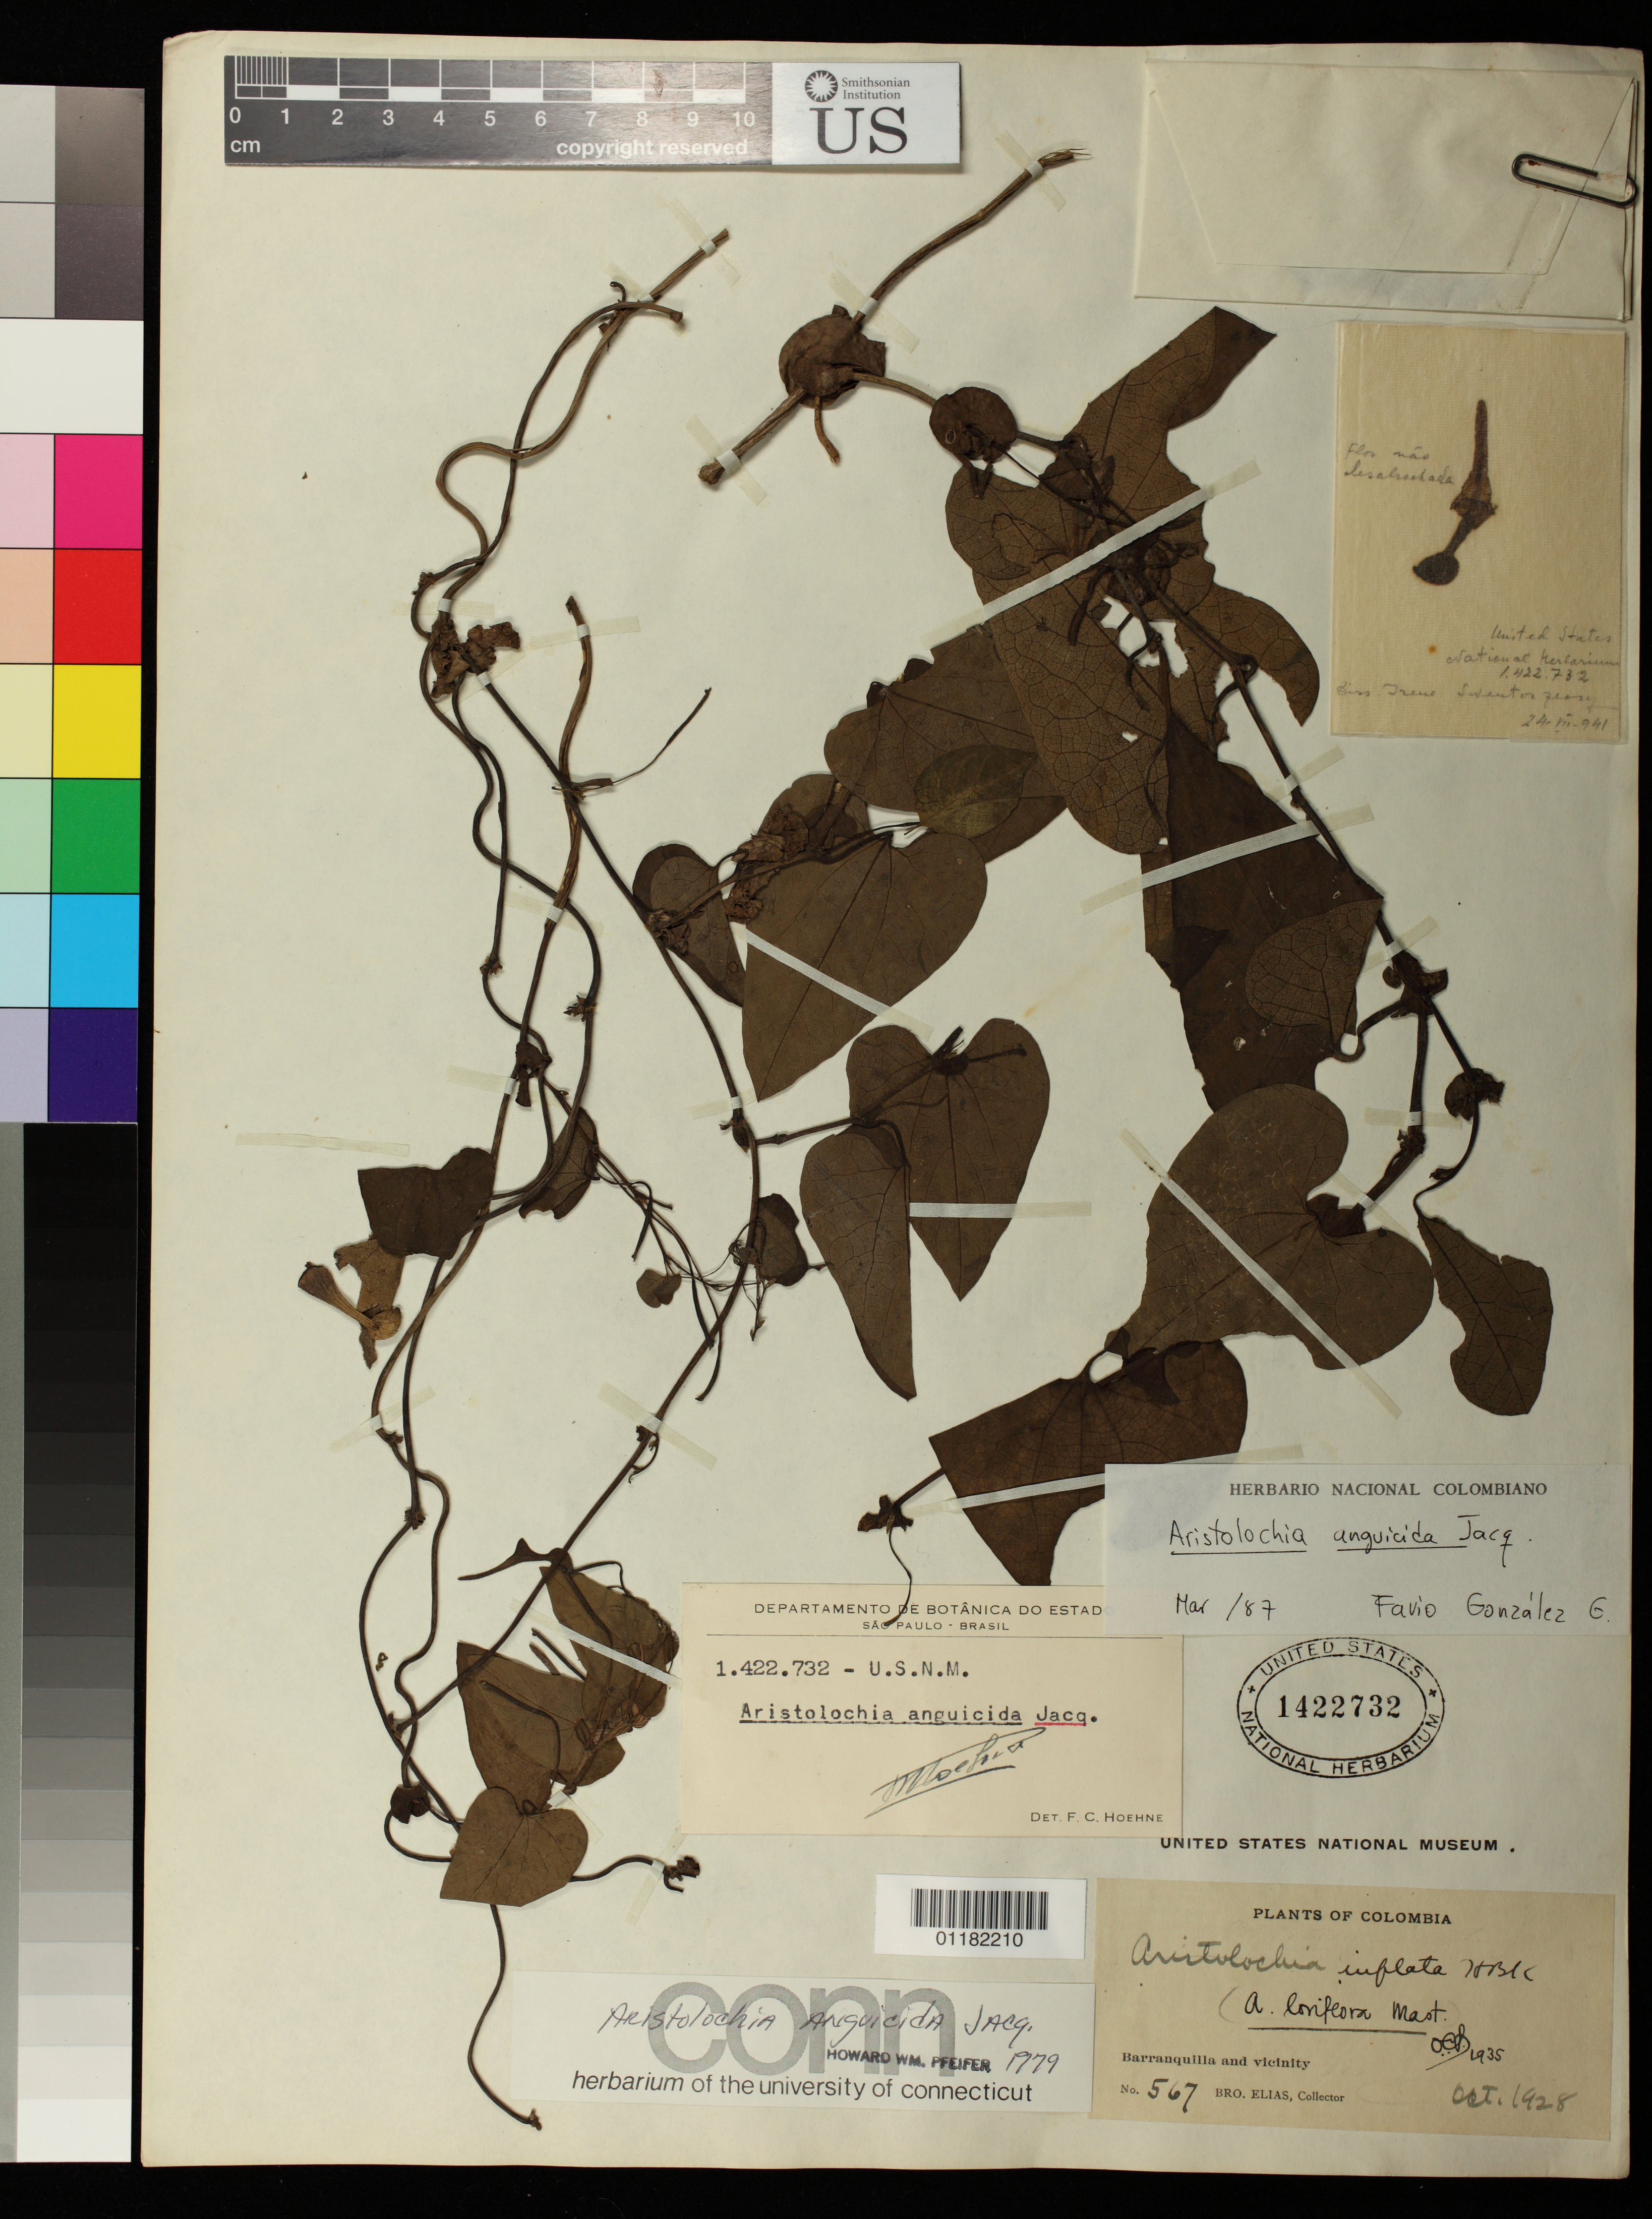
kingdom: Plantae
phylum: Tracheophyta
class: Magnoliopsida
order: Piperales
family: Aristolochiaceae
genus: Aristolochia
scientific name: Aristolochia anguicida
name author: Jacq.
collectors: Bro. Elias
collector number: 567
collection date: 1928-10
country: Colombia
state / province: Atlántico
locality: Barranquilia and vicinity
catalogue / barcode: US 1422732